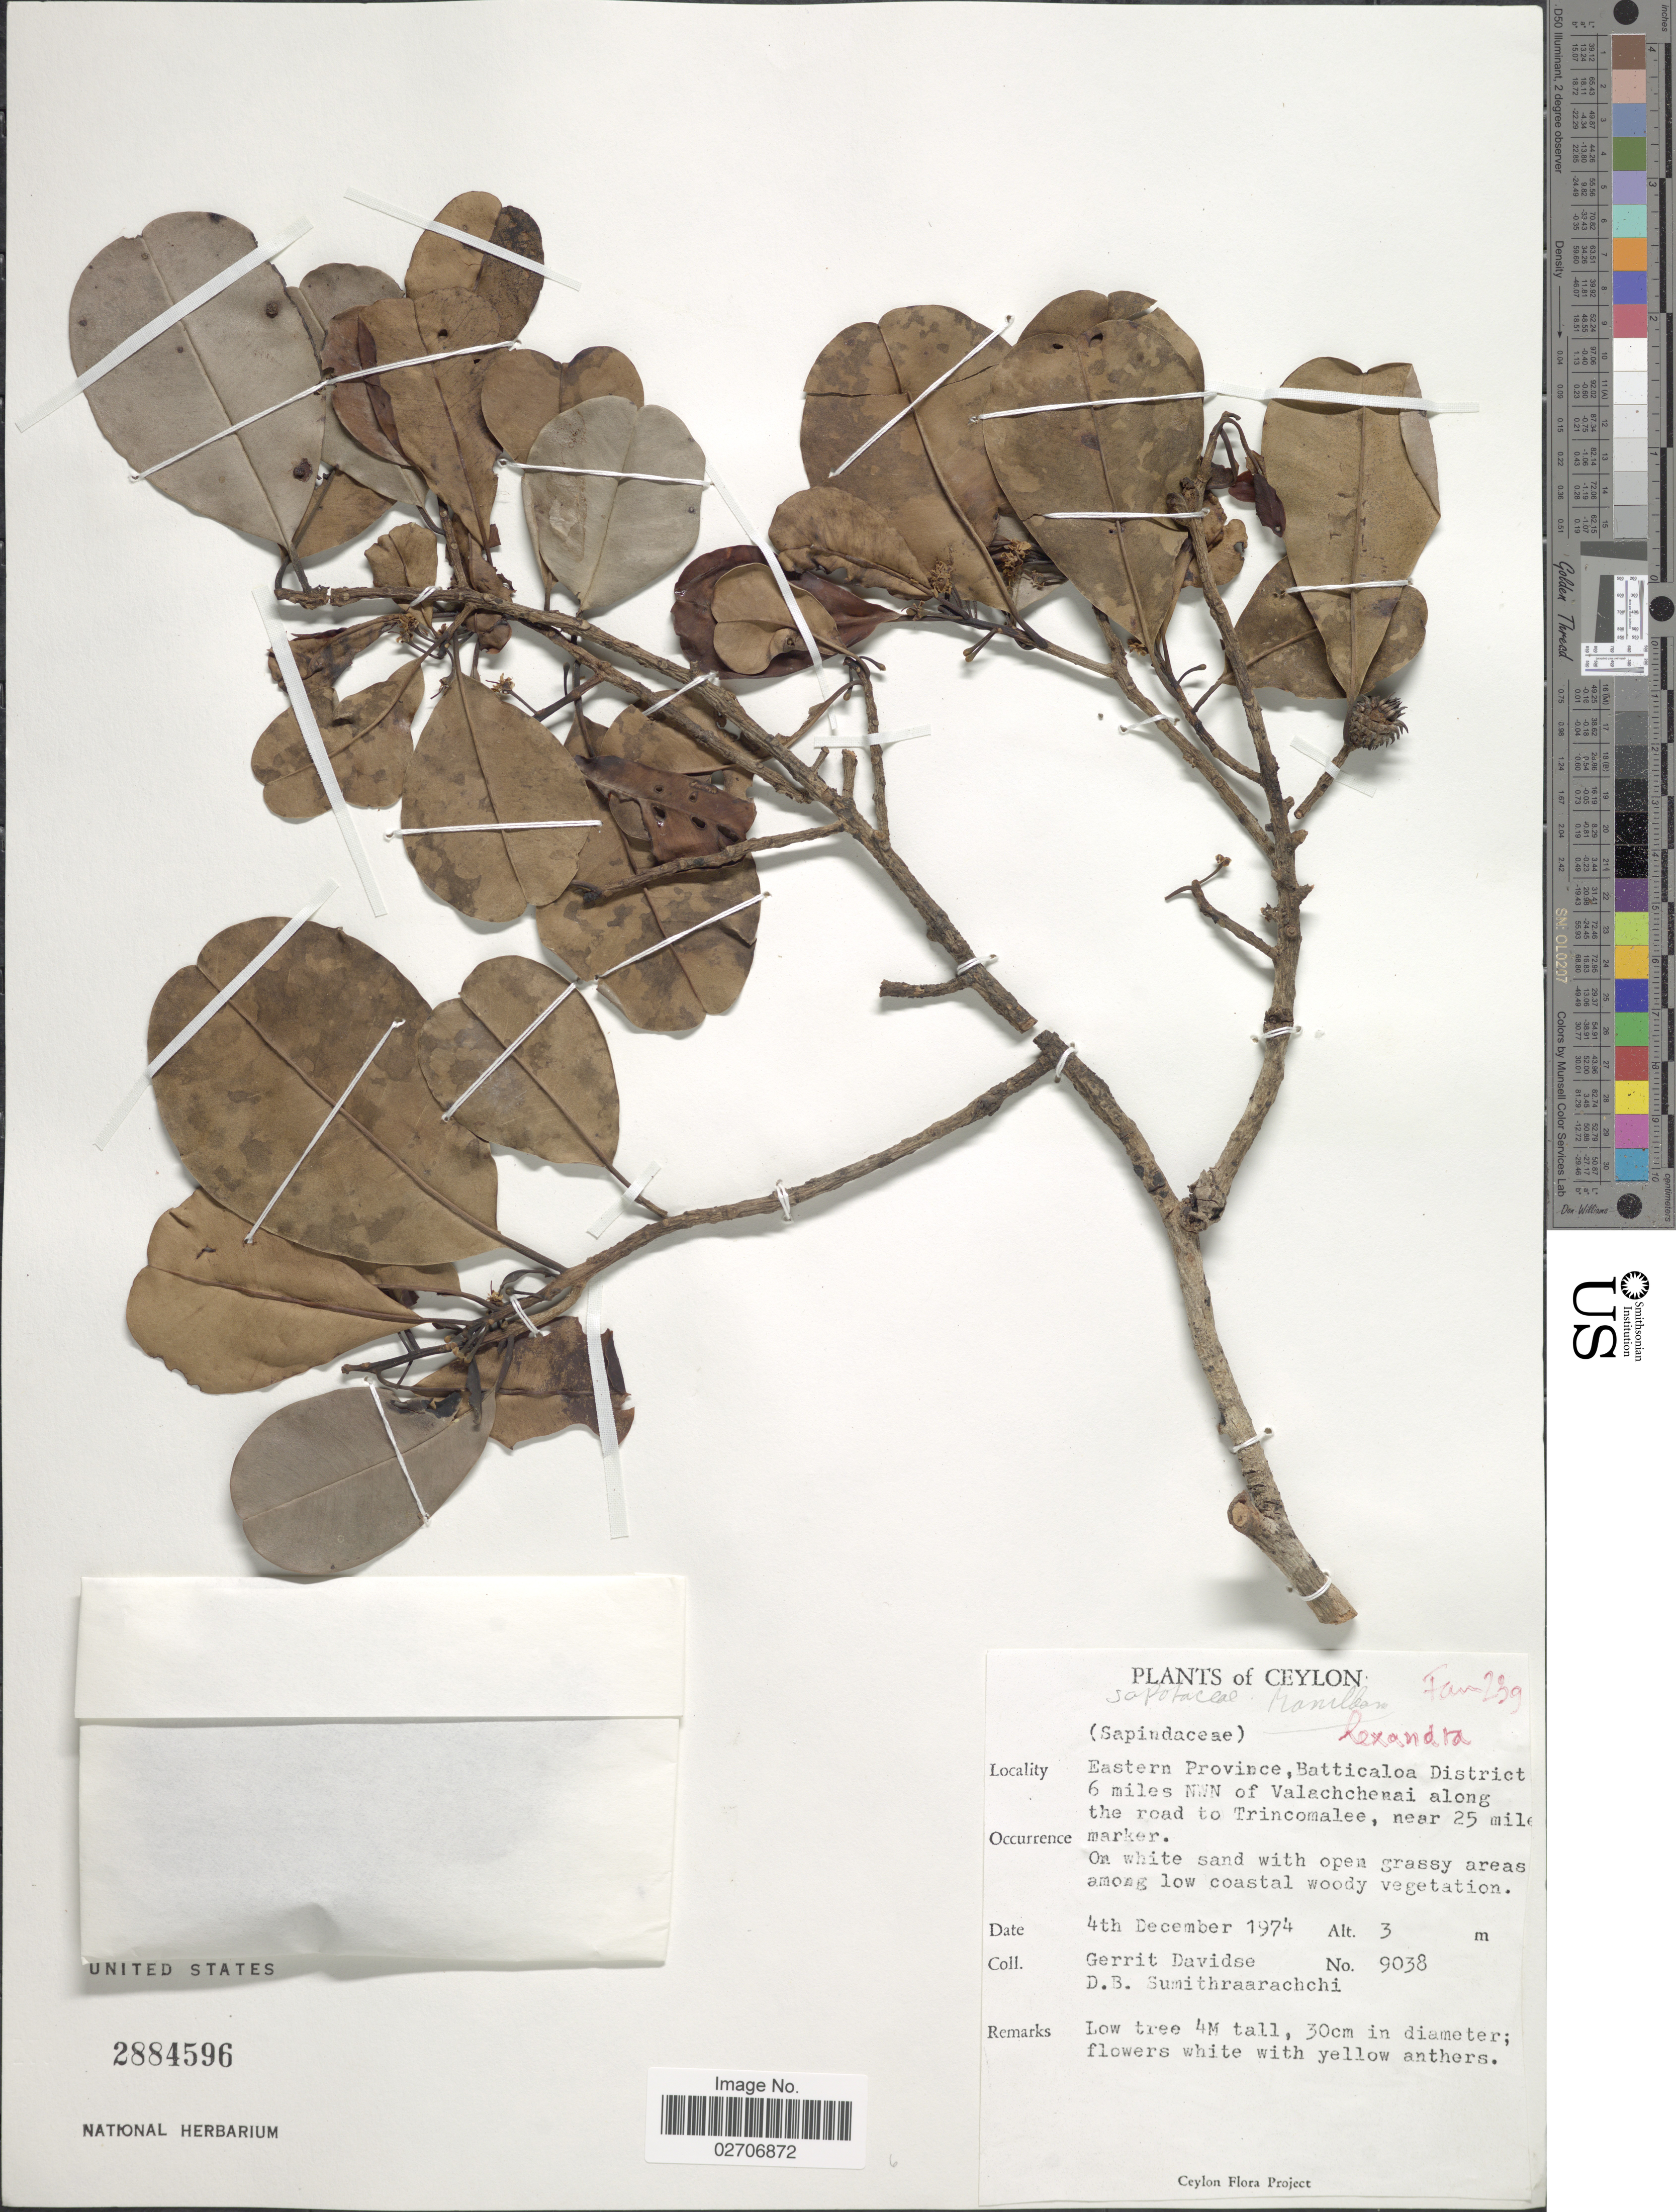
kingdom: Plantae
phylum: Tracheophyta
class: Magnoliopsida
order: Ericales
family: Sapotaceae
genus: Manilkara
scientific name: Manilkara hexandra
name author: (Roxb.) Dubard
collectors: G. Davidse & D. B. Sumithraarachchi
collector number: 9038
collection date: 1974-12-04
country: Sri Lanka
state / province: Eastern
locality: Ceylon, Batticaloa District, 6 miles NWN of Valachchenai along the road to Trincomalee, near 25 miles marker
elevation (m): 3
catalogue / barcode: US 2884596